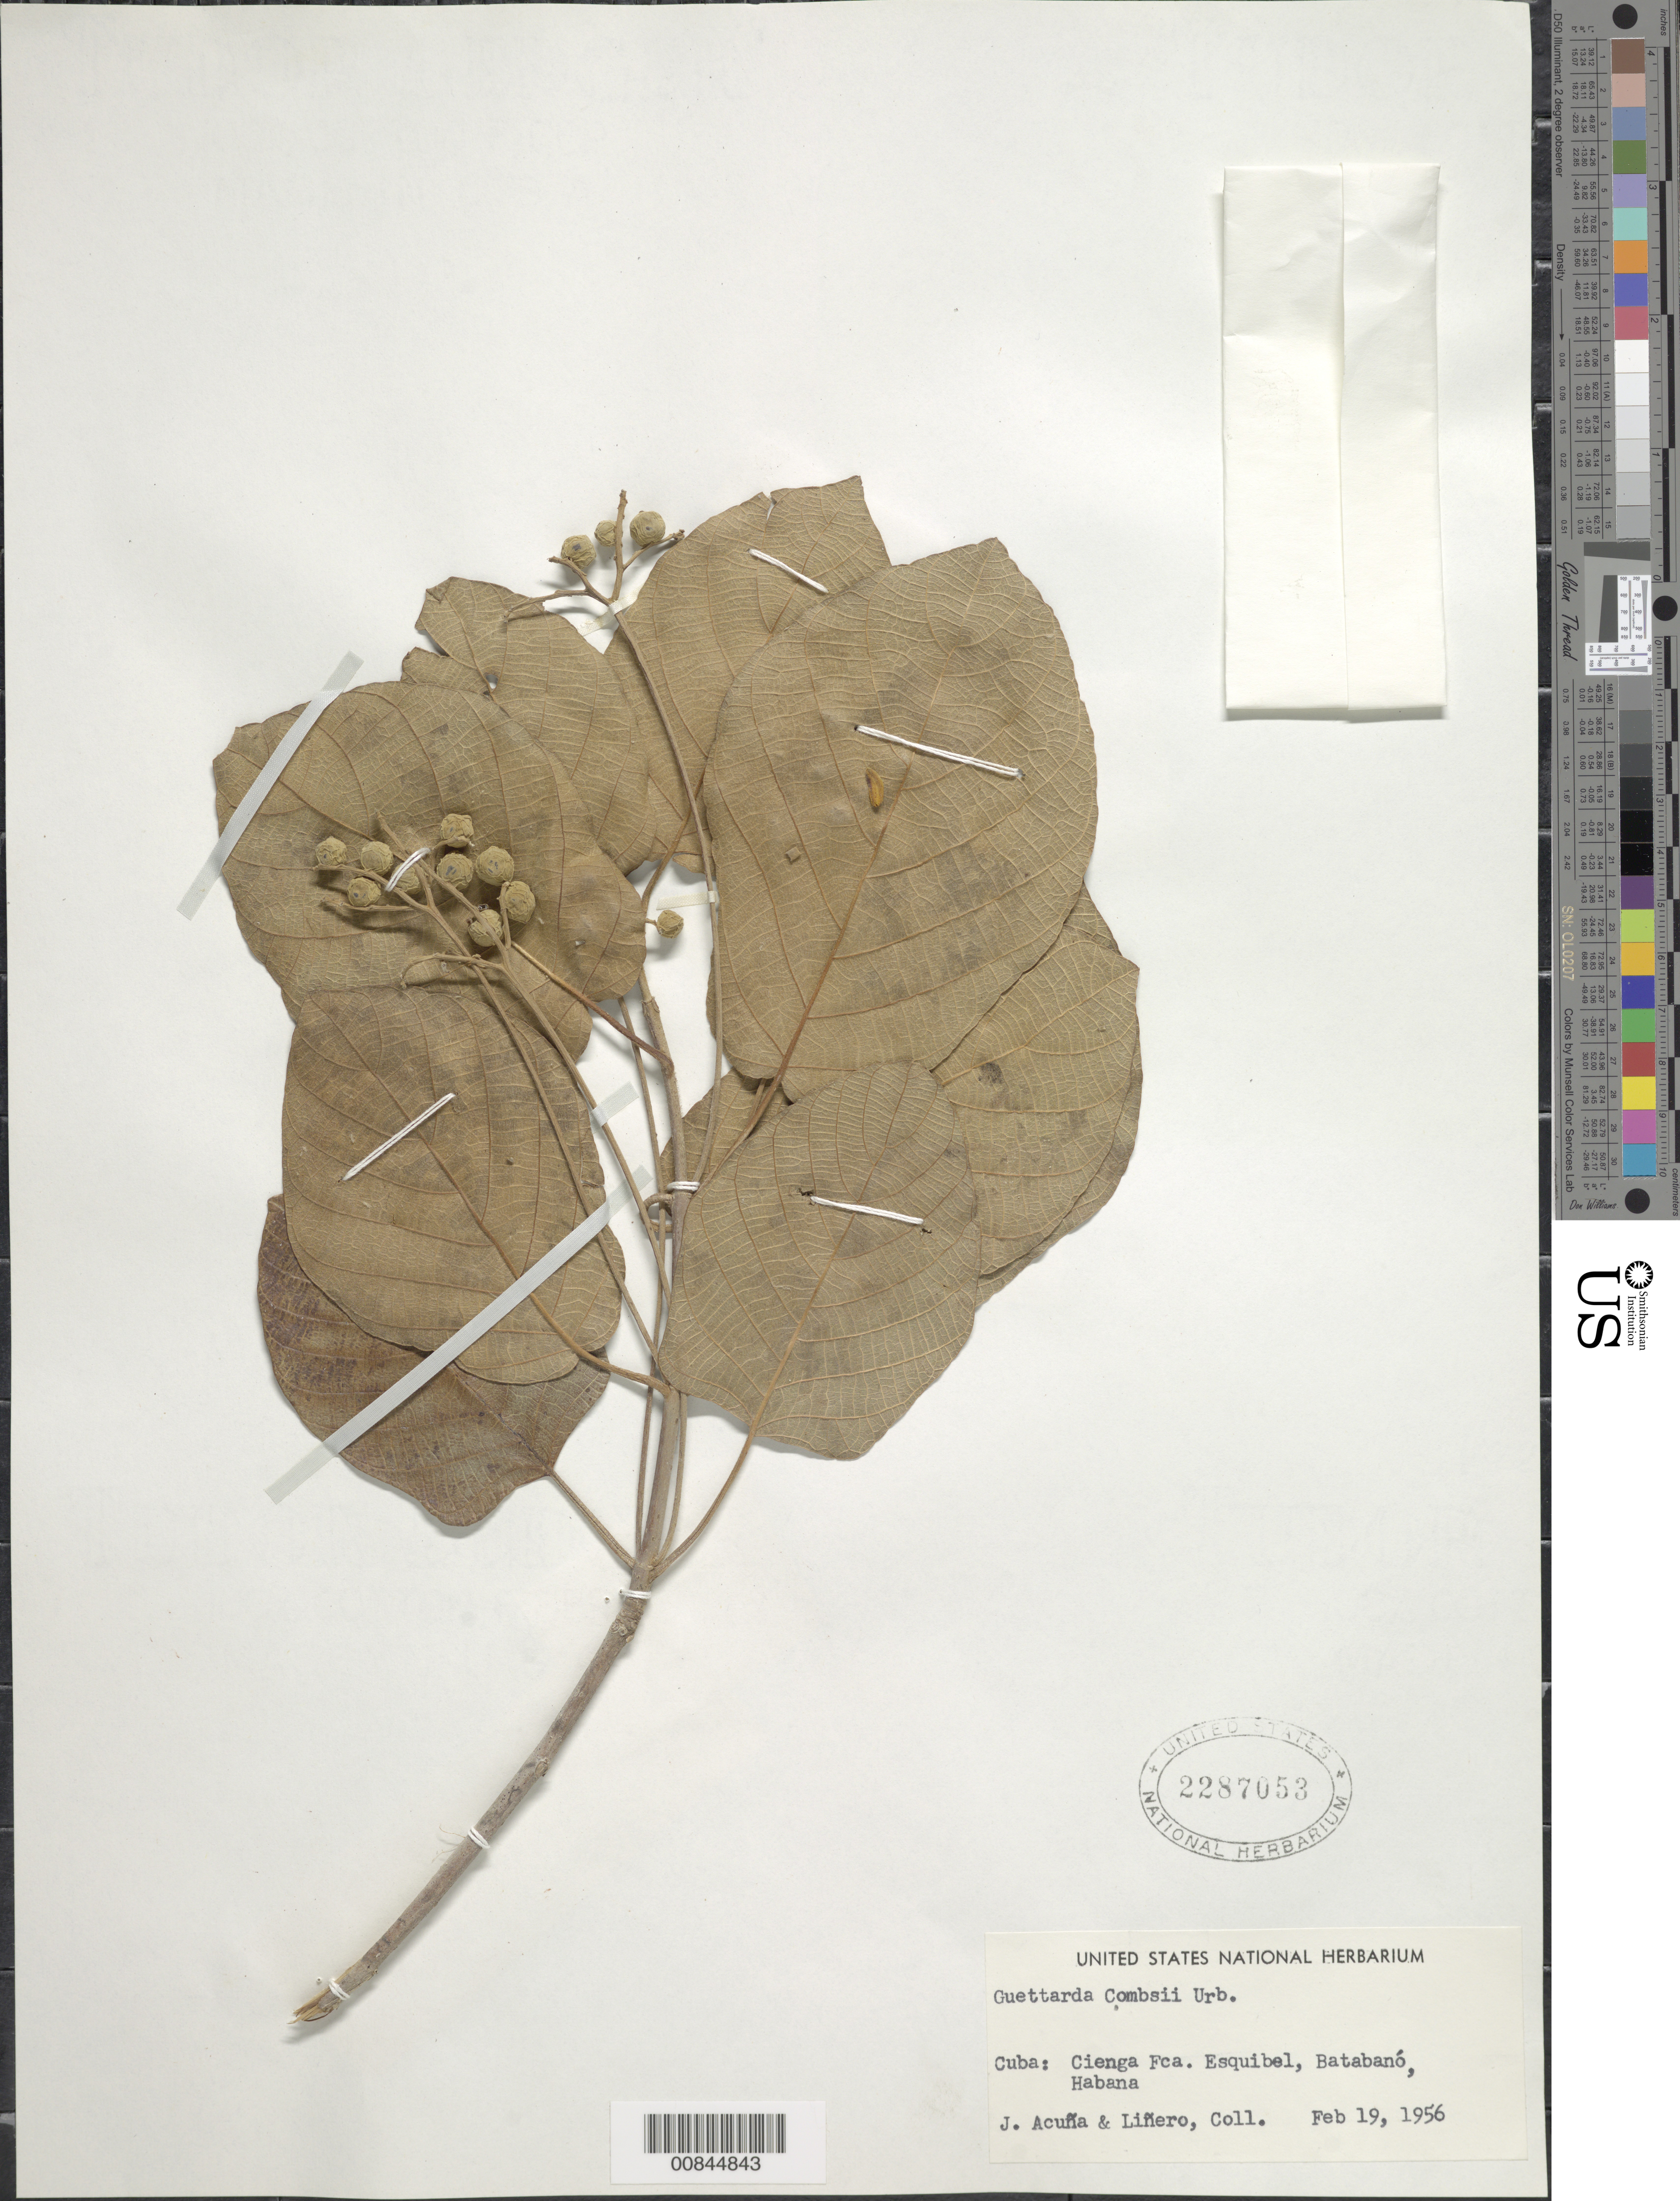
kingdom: Plantae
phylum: Tracheophyta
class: Magnoliopsida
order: Gentianales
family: Rubiaceae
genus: Guettarda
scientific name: Guettarda combsii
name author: Urb.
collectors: J. Acuña & -. Liñero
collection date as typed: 19 Feb 1956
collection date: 1956-02-19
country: Cuba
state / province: La Habana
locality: Cienga Fca. Esquibel, Batabanó.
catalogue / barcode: US 2287053